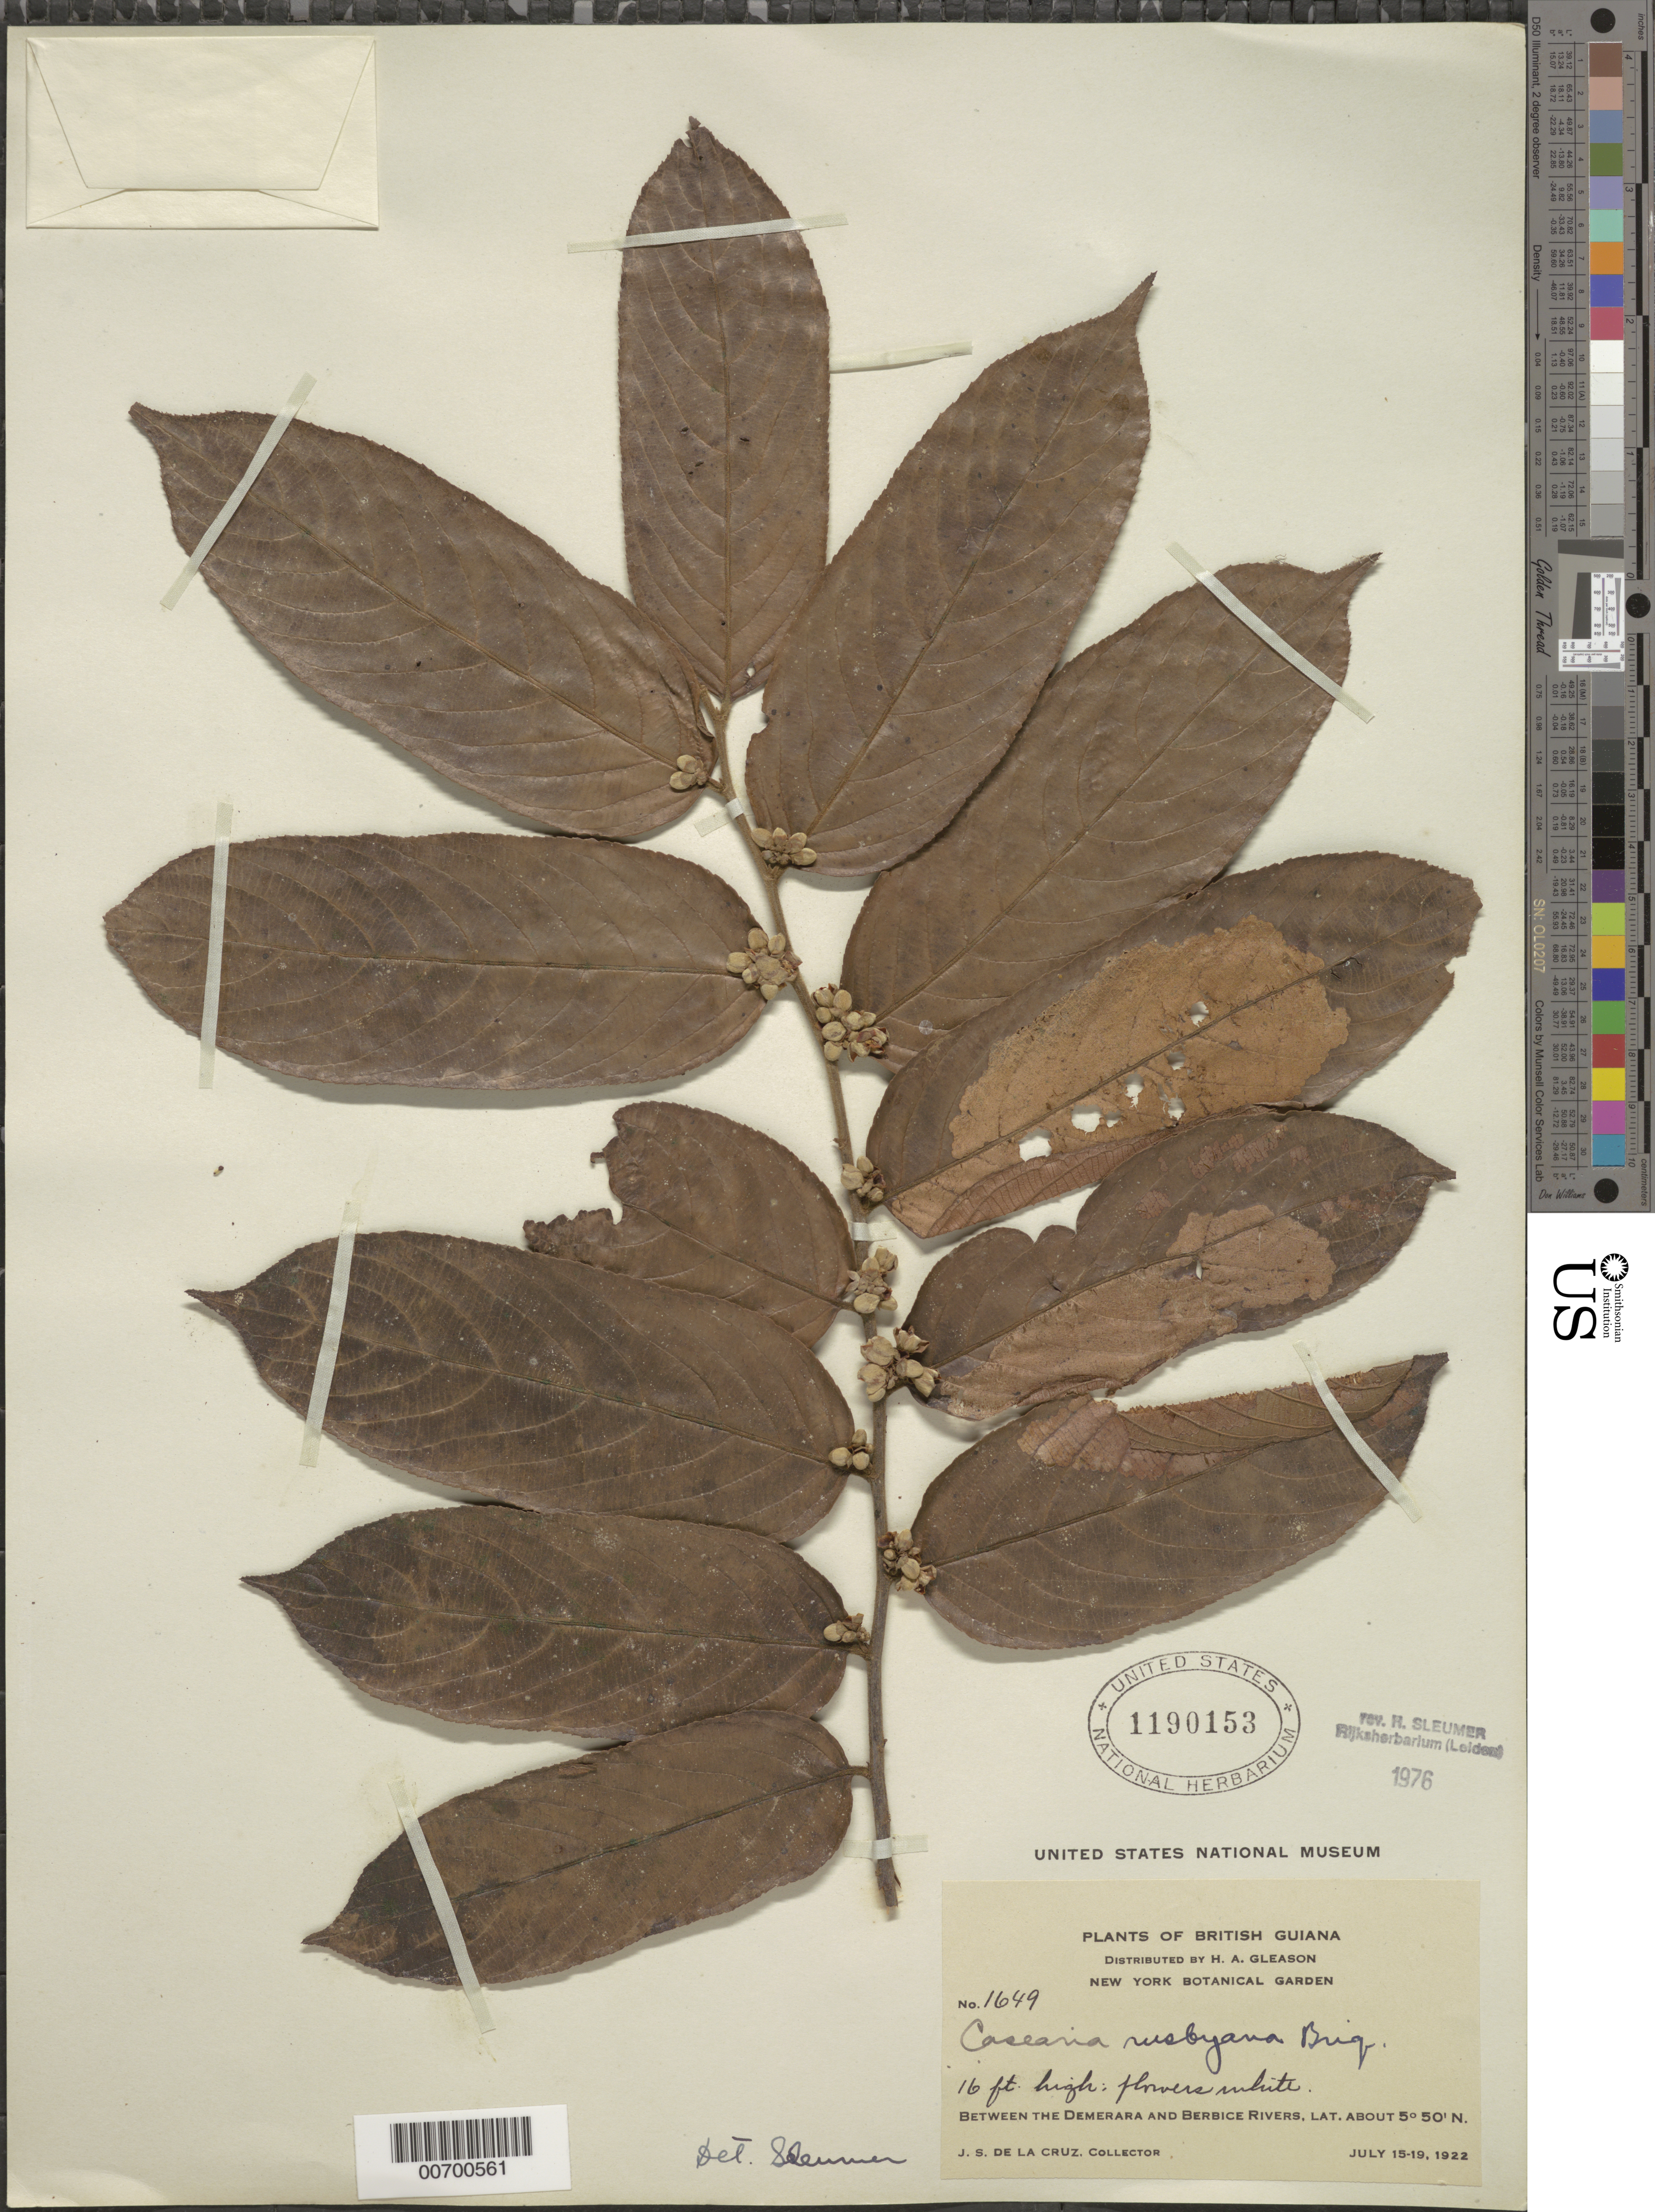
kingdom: Plantae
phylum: Tracheophyta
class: Magnoliopsida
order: Malpighiales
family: Salicaceae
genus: Casearia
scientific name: Casearia rusbyana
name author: Briq.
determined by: Sleumer, H. O.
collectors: J. S. de la Cruz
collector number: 1649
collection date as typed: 15-Jul-22 to 19-Jul-22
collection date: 1922-07-15/1922-07-19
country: Guyana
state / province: U. Demerara-Berbice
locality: Demerara River to the Berbice River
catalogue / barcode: US 1190153